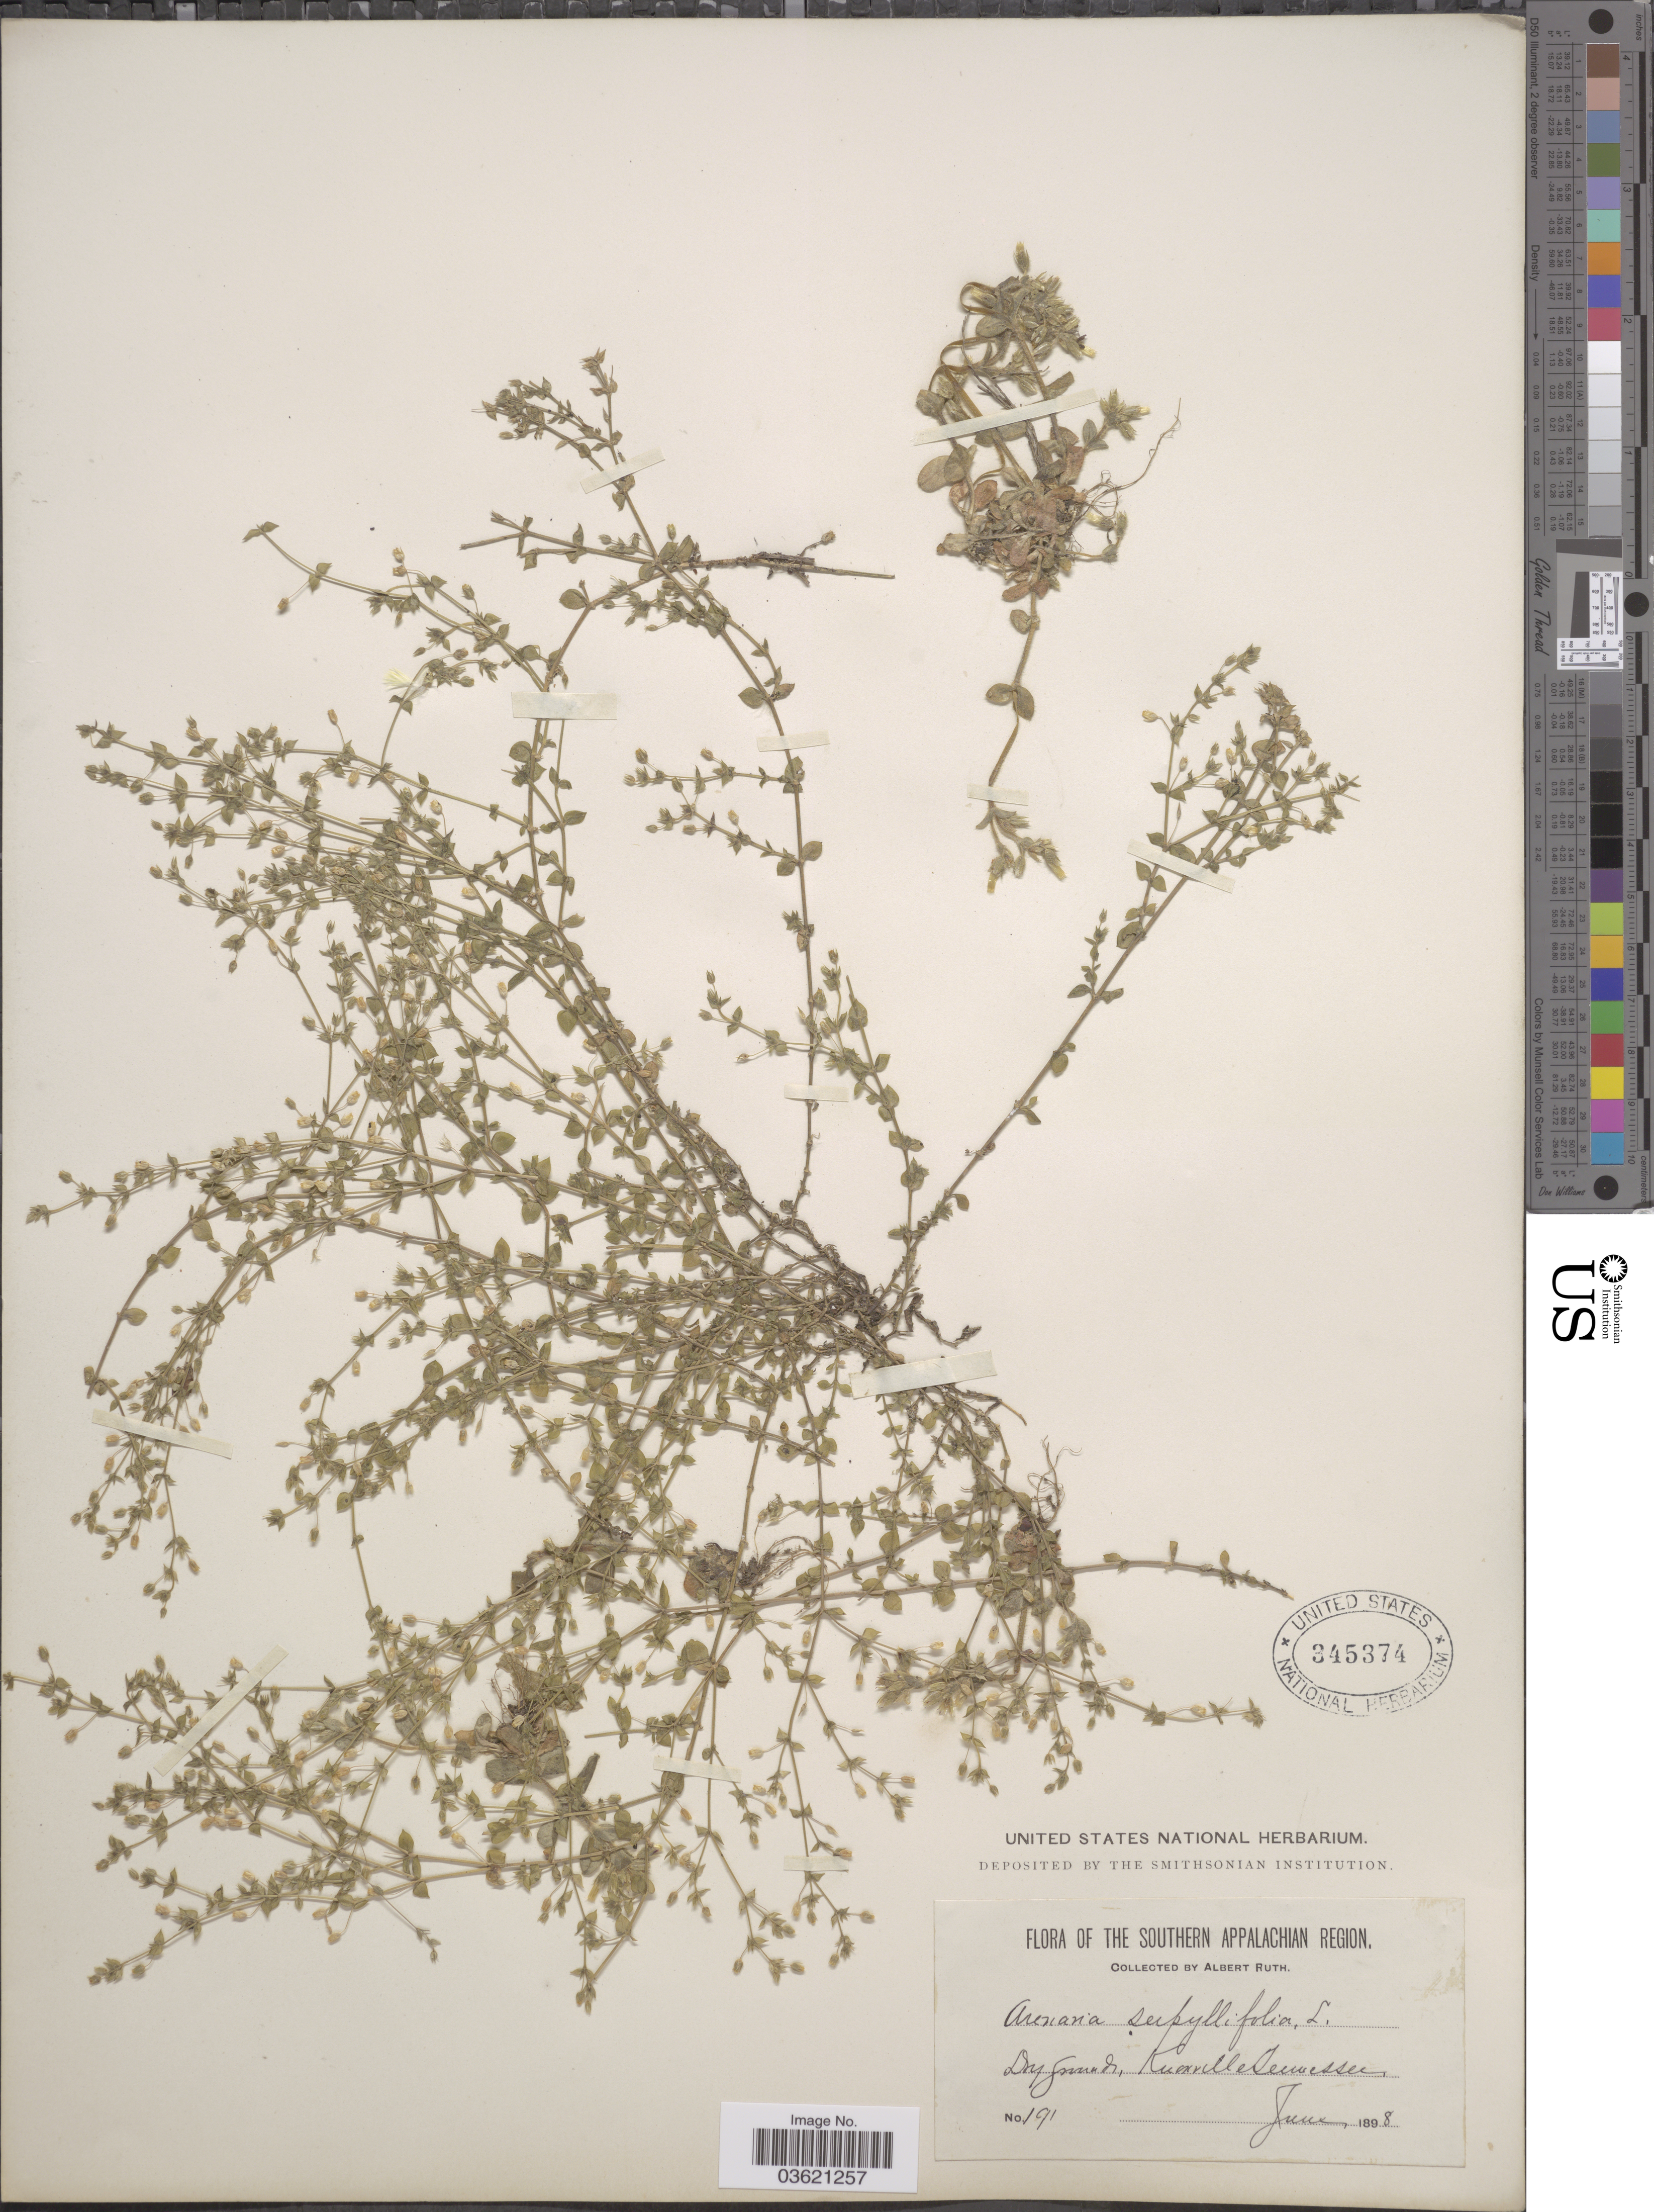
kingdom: Plantae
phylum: Tracheophyta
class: Magnoliopsida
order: Caryophyllales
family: Caryophyllaceae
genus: Arenaria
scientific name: Arenaria serpyllifolia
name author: L.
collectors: A. Ruth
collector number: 191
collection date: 1898-06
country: United States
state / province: Tennessee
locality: The Southern Appalachian Region. Dry grounds, Knoxville.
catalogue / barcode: US 345374